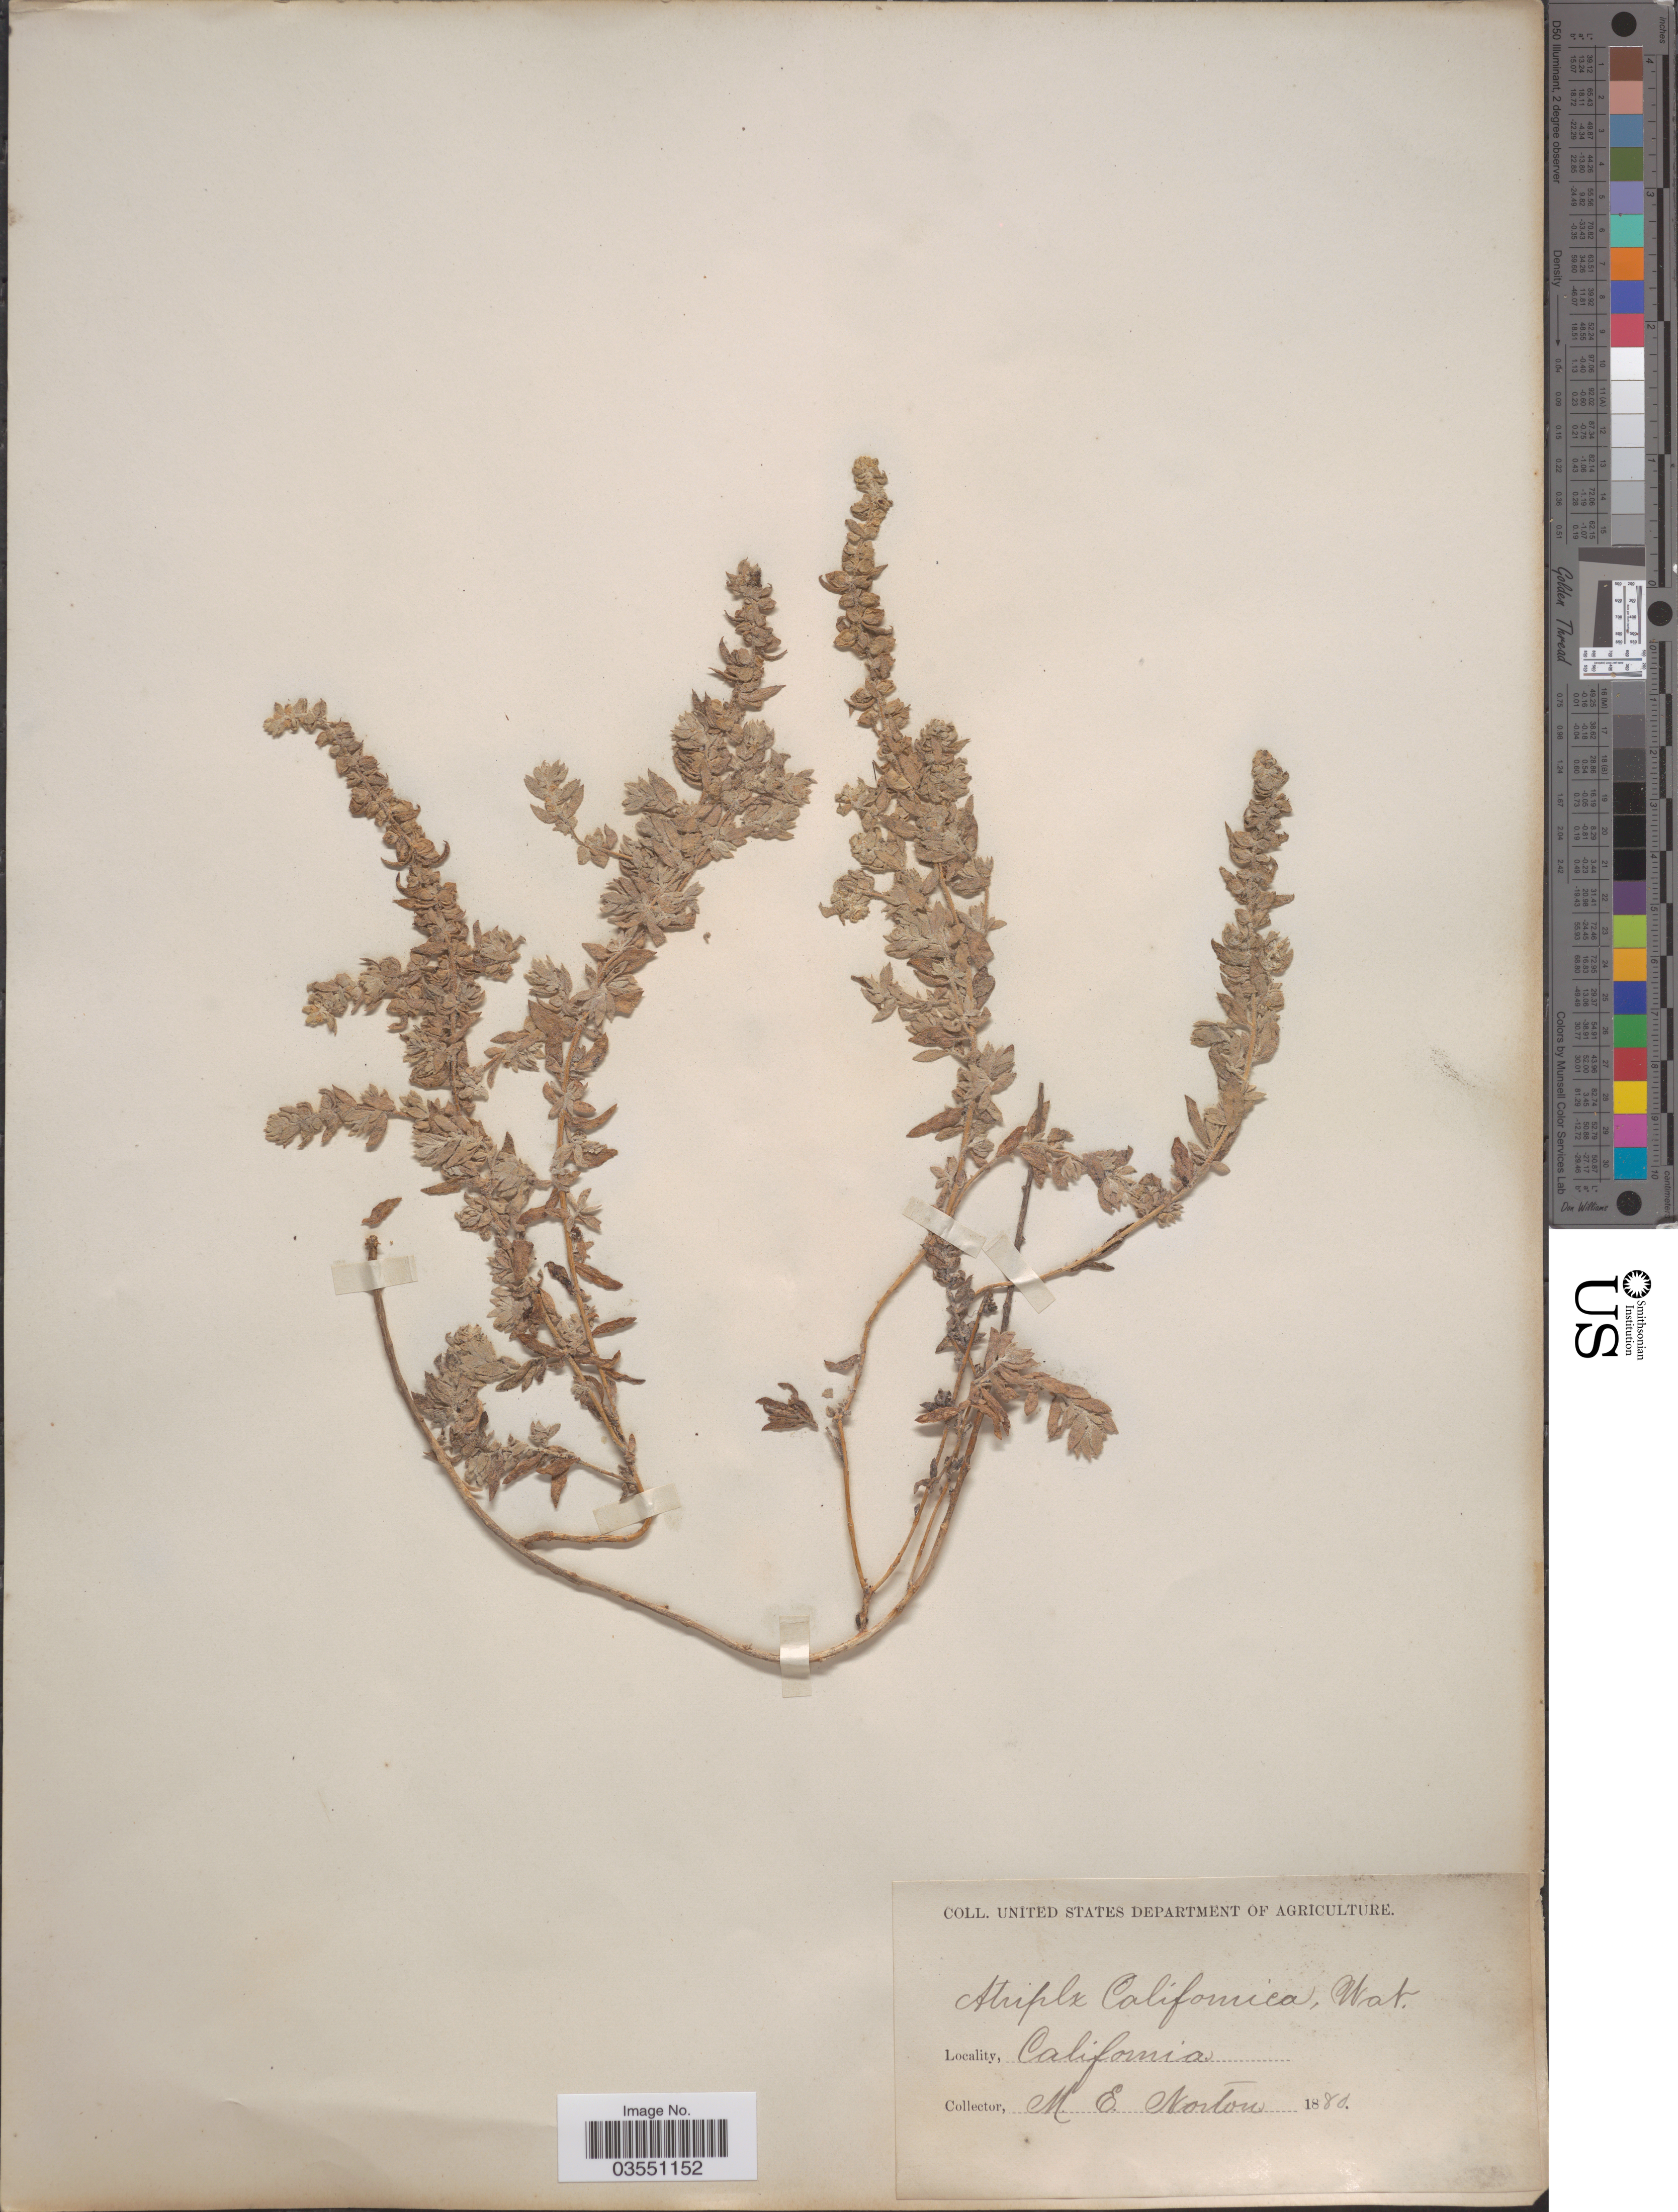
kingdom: Plantae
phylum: Tracheophyta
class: Magnoliopsida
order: Caryophyllales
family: Amaranthaceae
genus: Extriplex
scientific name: Extriplex californica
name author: (Moq.) E.H. Zacharias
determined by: Strong, Mark T., (BOT), Smithsonian Institution - National Museum of Natural History (UNITED STATES)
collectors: M. Norton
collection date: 1880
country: United States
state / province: California